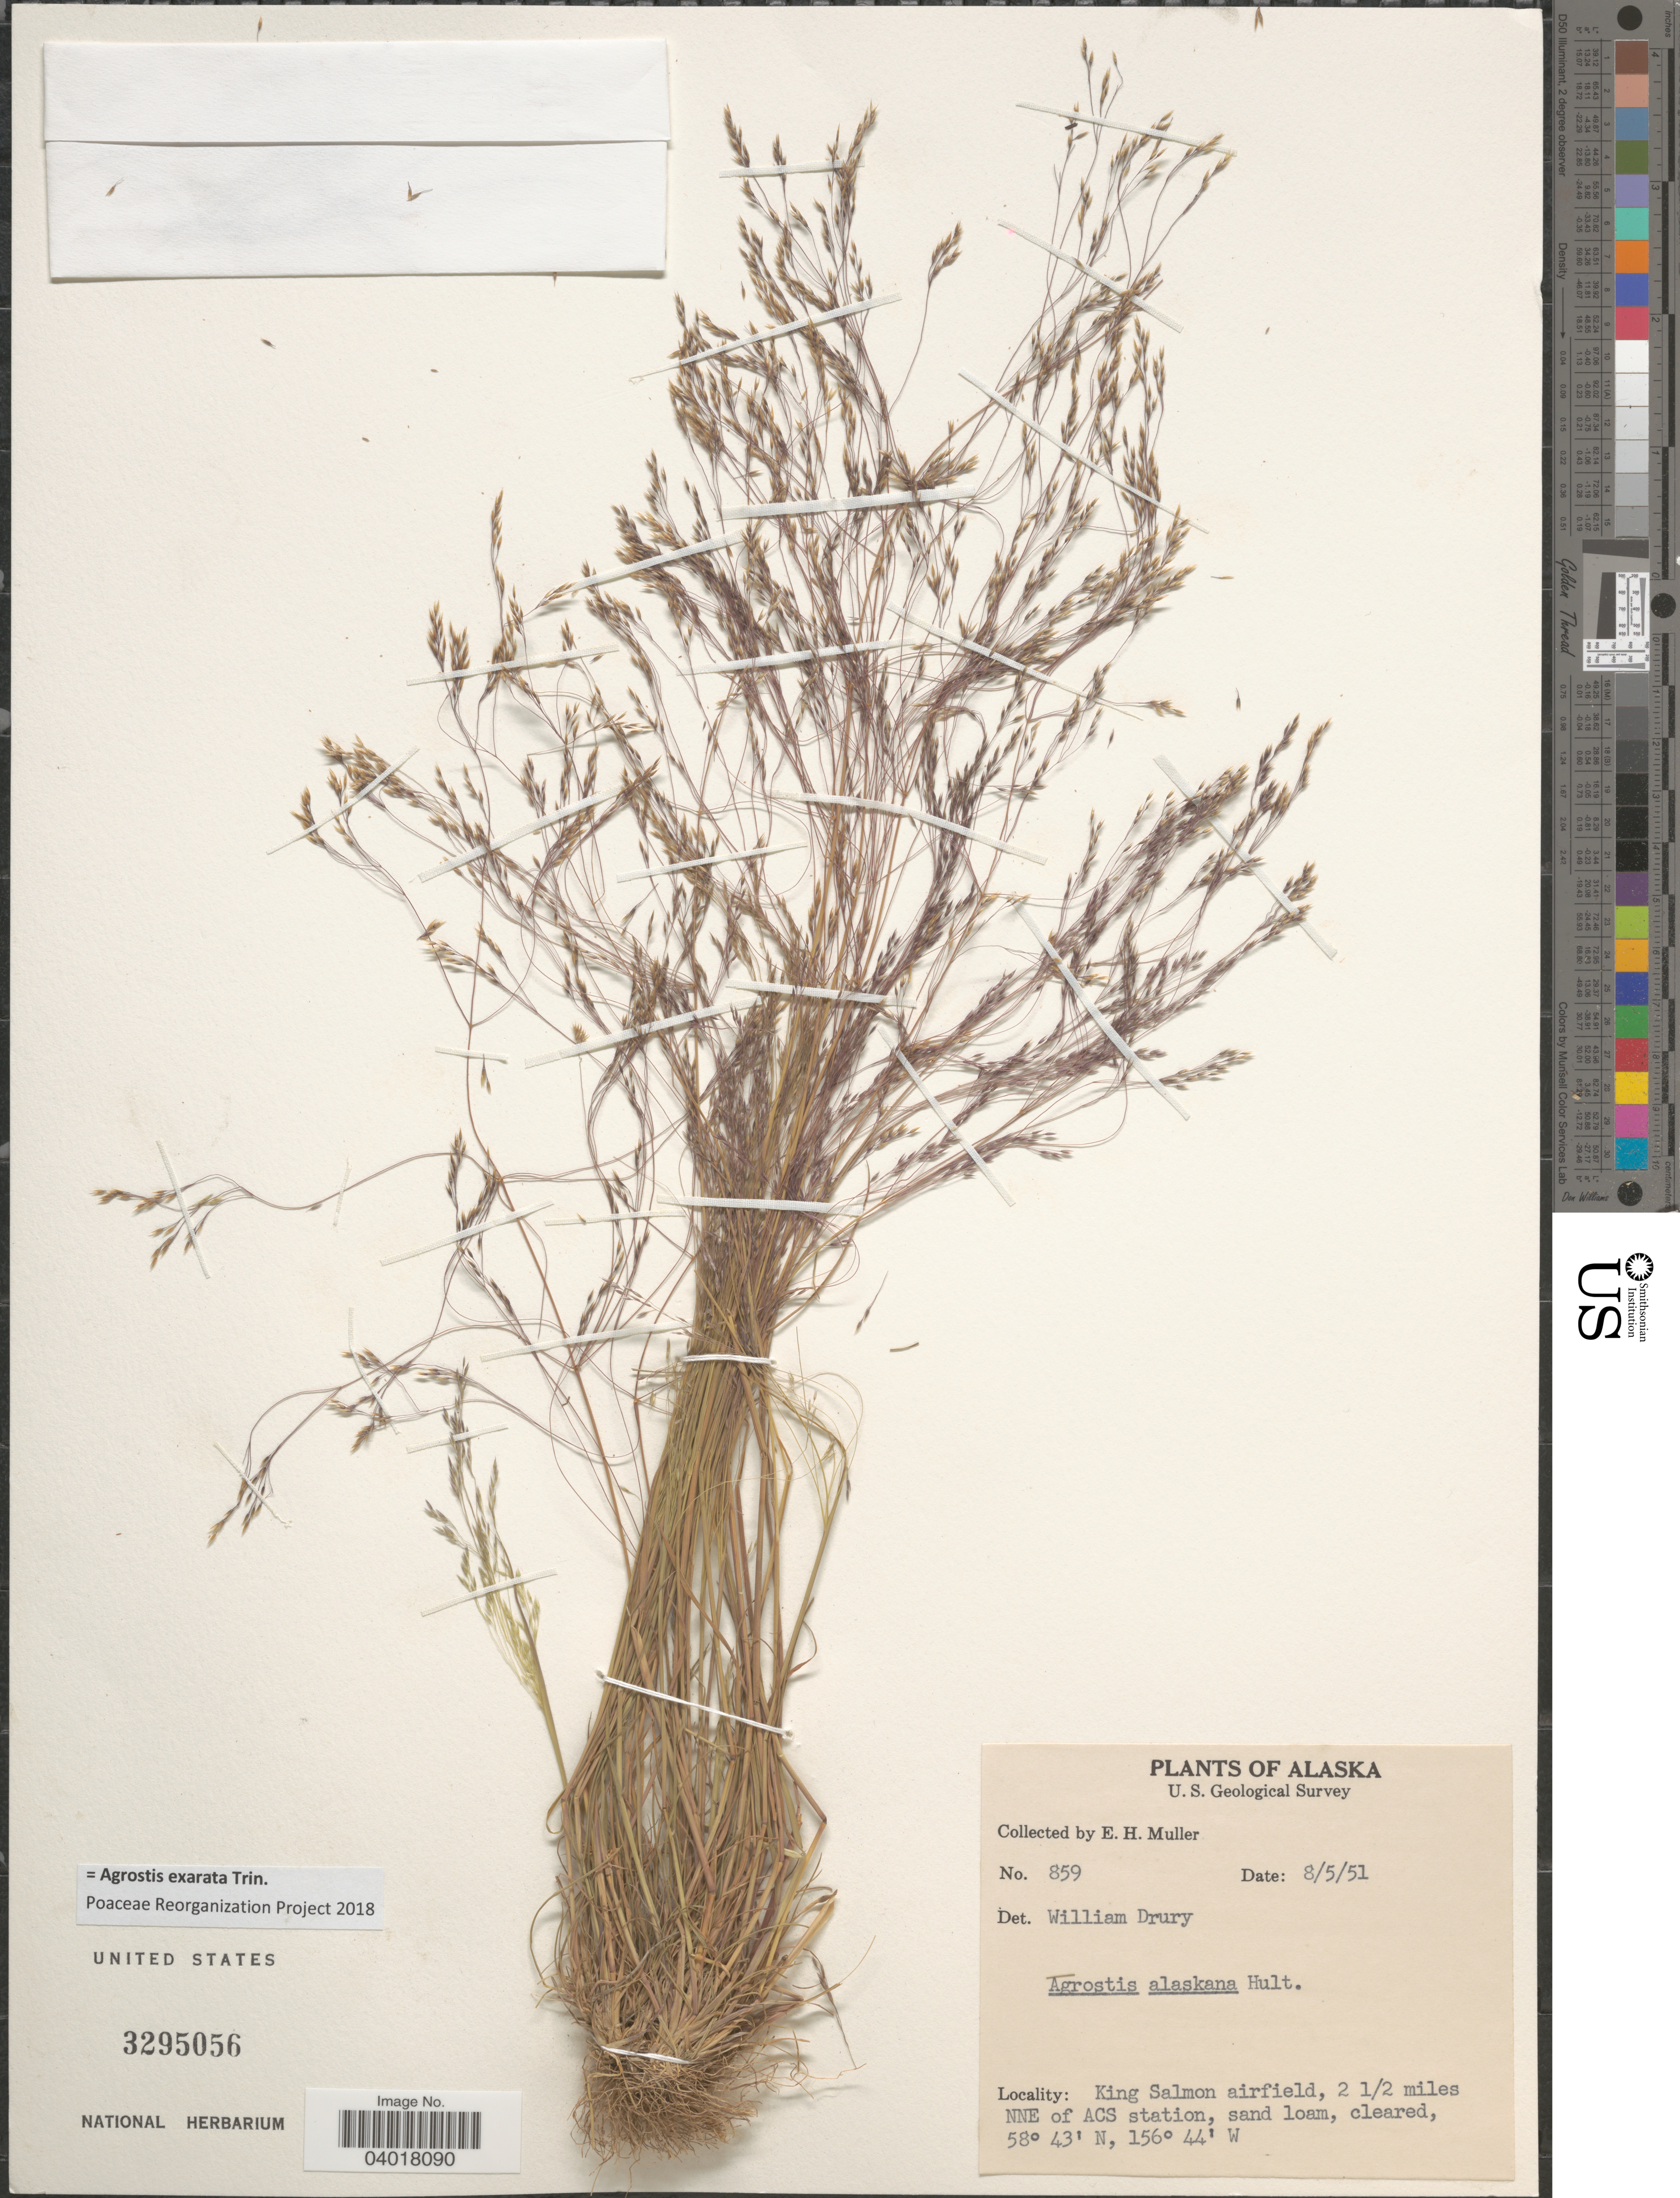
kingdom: Plantae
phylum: Tracheophyta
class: Liliopsida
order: Poales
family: Poaceae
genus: Agrostis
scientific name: Agrostis exarata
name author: Trin.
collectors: E. H. Muller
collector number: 859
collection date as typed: Transcribed d/m/y: 5/8/51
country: United States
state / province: Alaska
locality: King Salmon airfield, 2 ½ miles NNE of ACS station.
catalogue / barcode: US 3295056